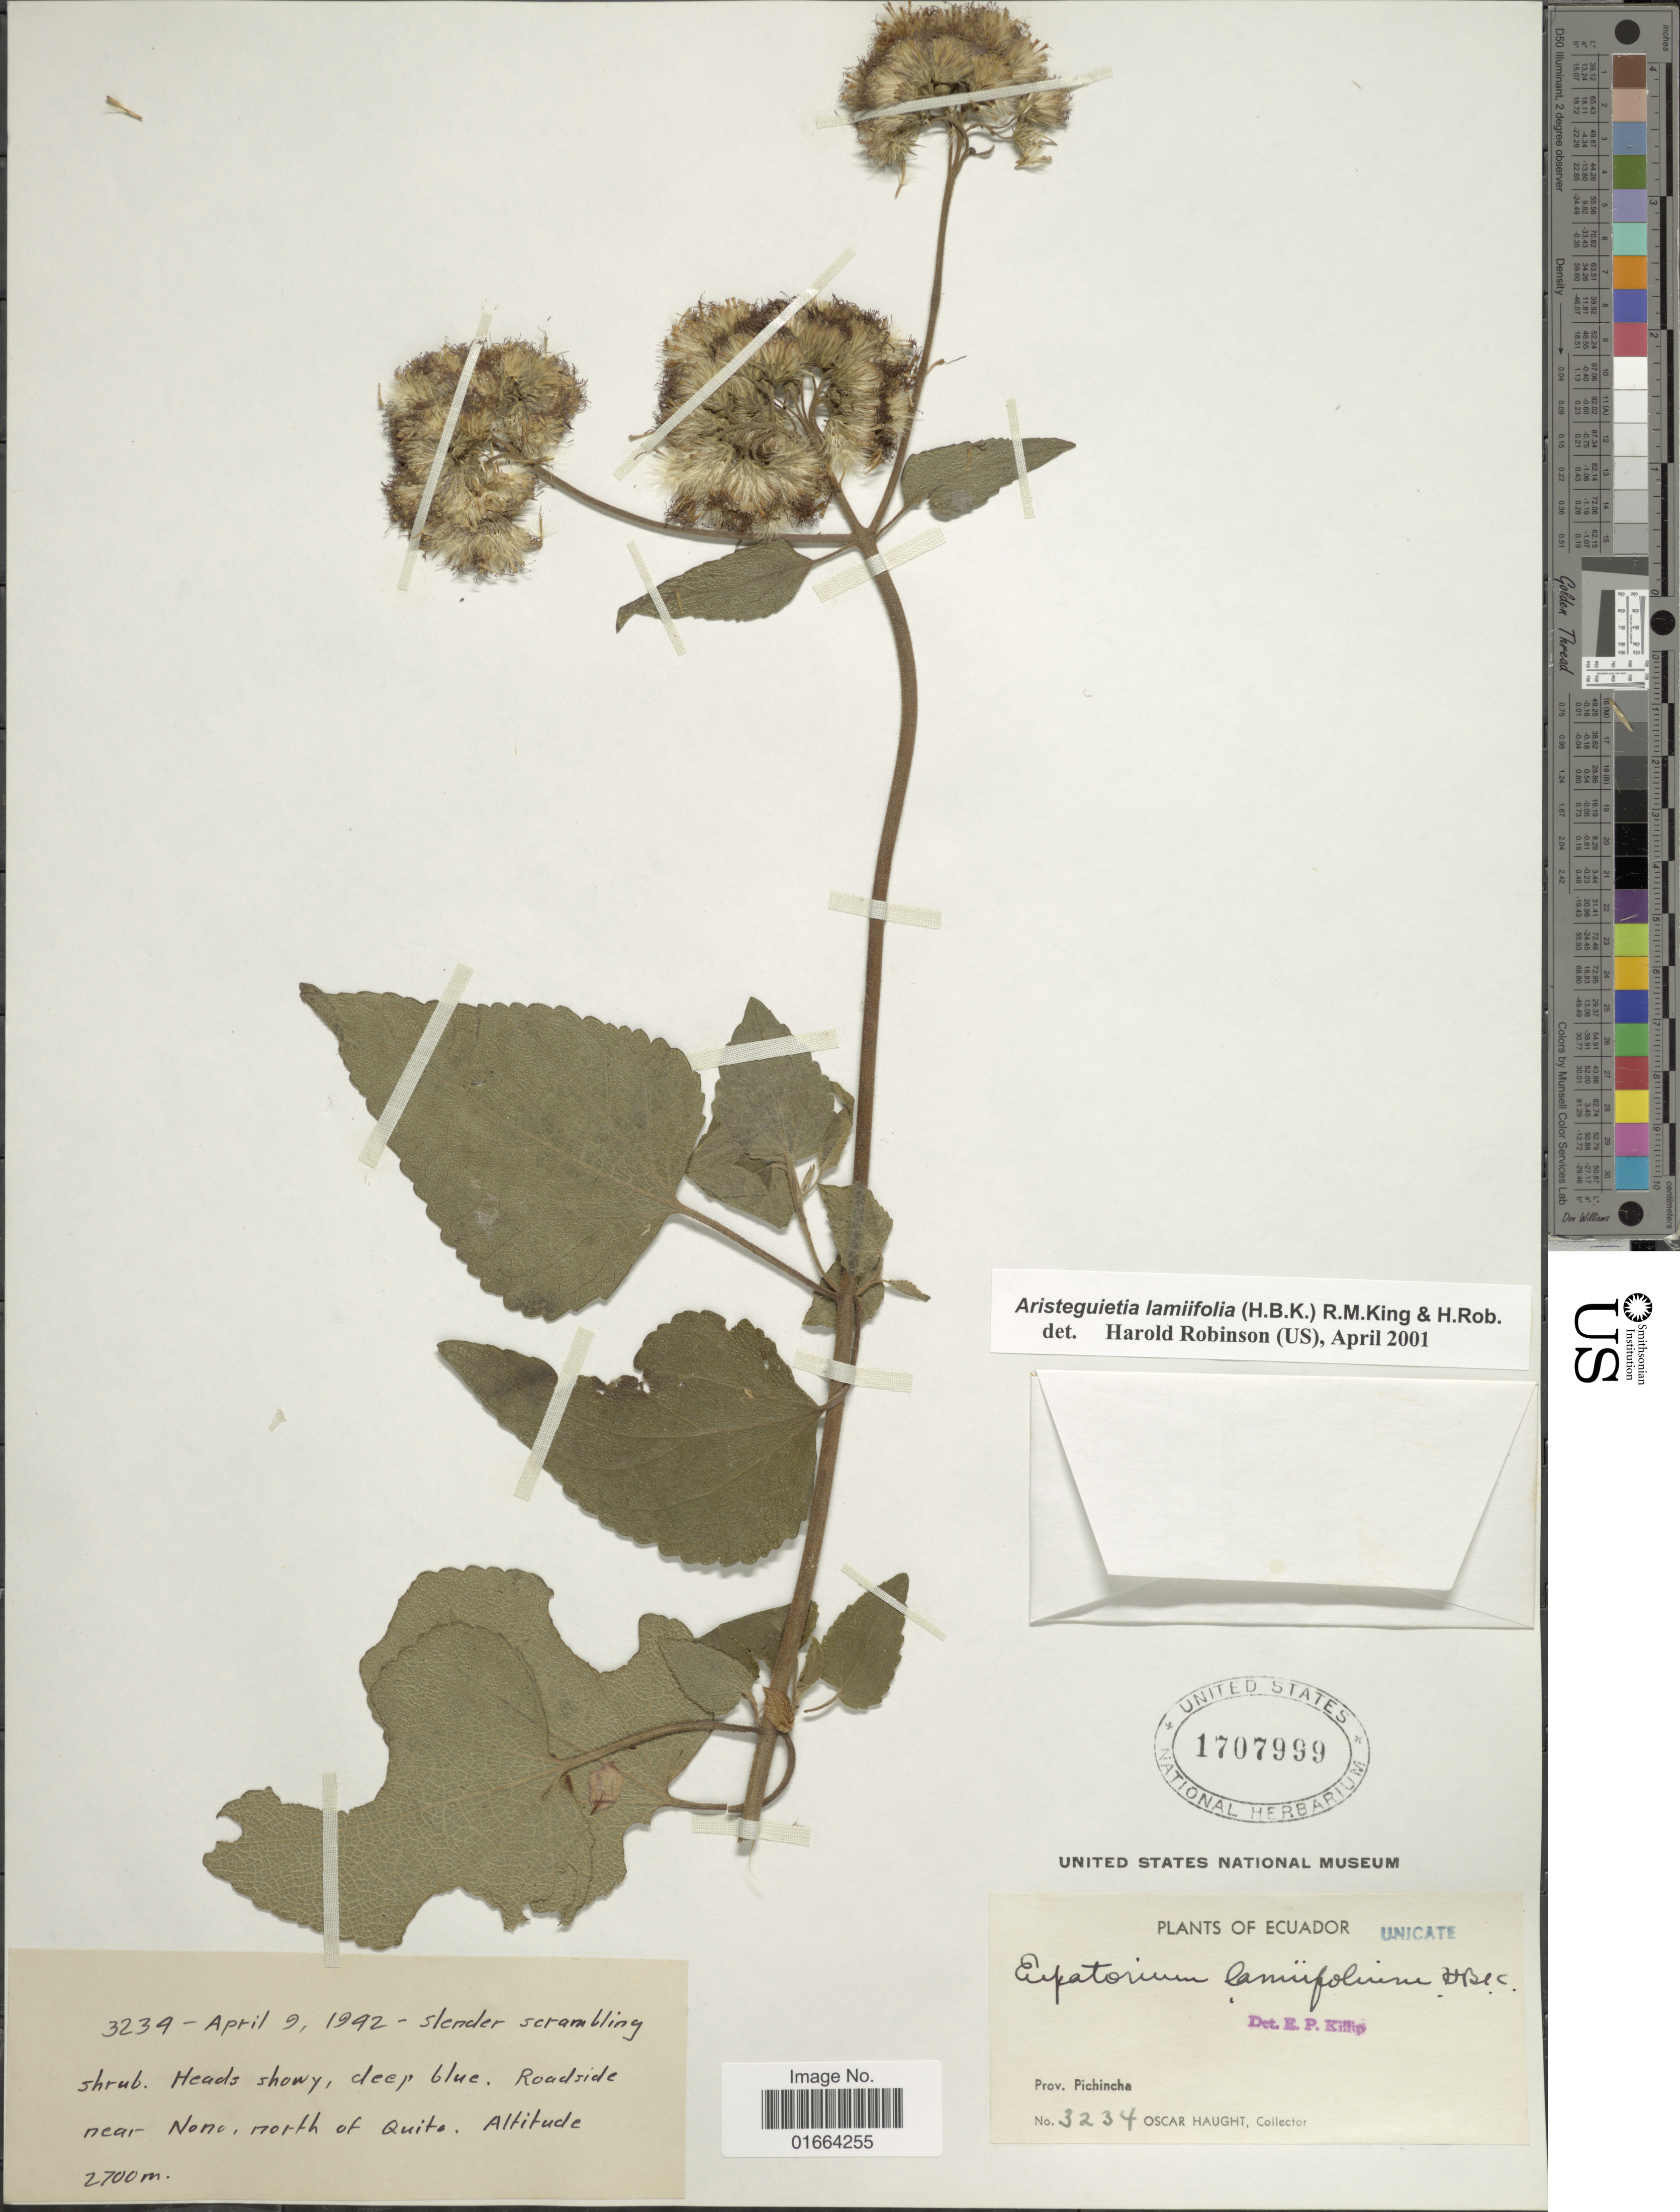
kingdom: Plantae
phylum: Tracheophyta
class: Magnoliopsida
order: Asterales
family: Asteraceae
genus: Aristeguietia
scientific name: Aristeguietia lamiifolia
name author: (Kunth) R.M. King & H. Rob.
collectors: O. Haught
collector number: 3234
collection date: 1942-04-09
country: Ecuador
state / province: Pichincha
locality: Roadside near Nono, north of Quito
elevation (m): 2700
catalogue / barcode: US 1707999